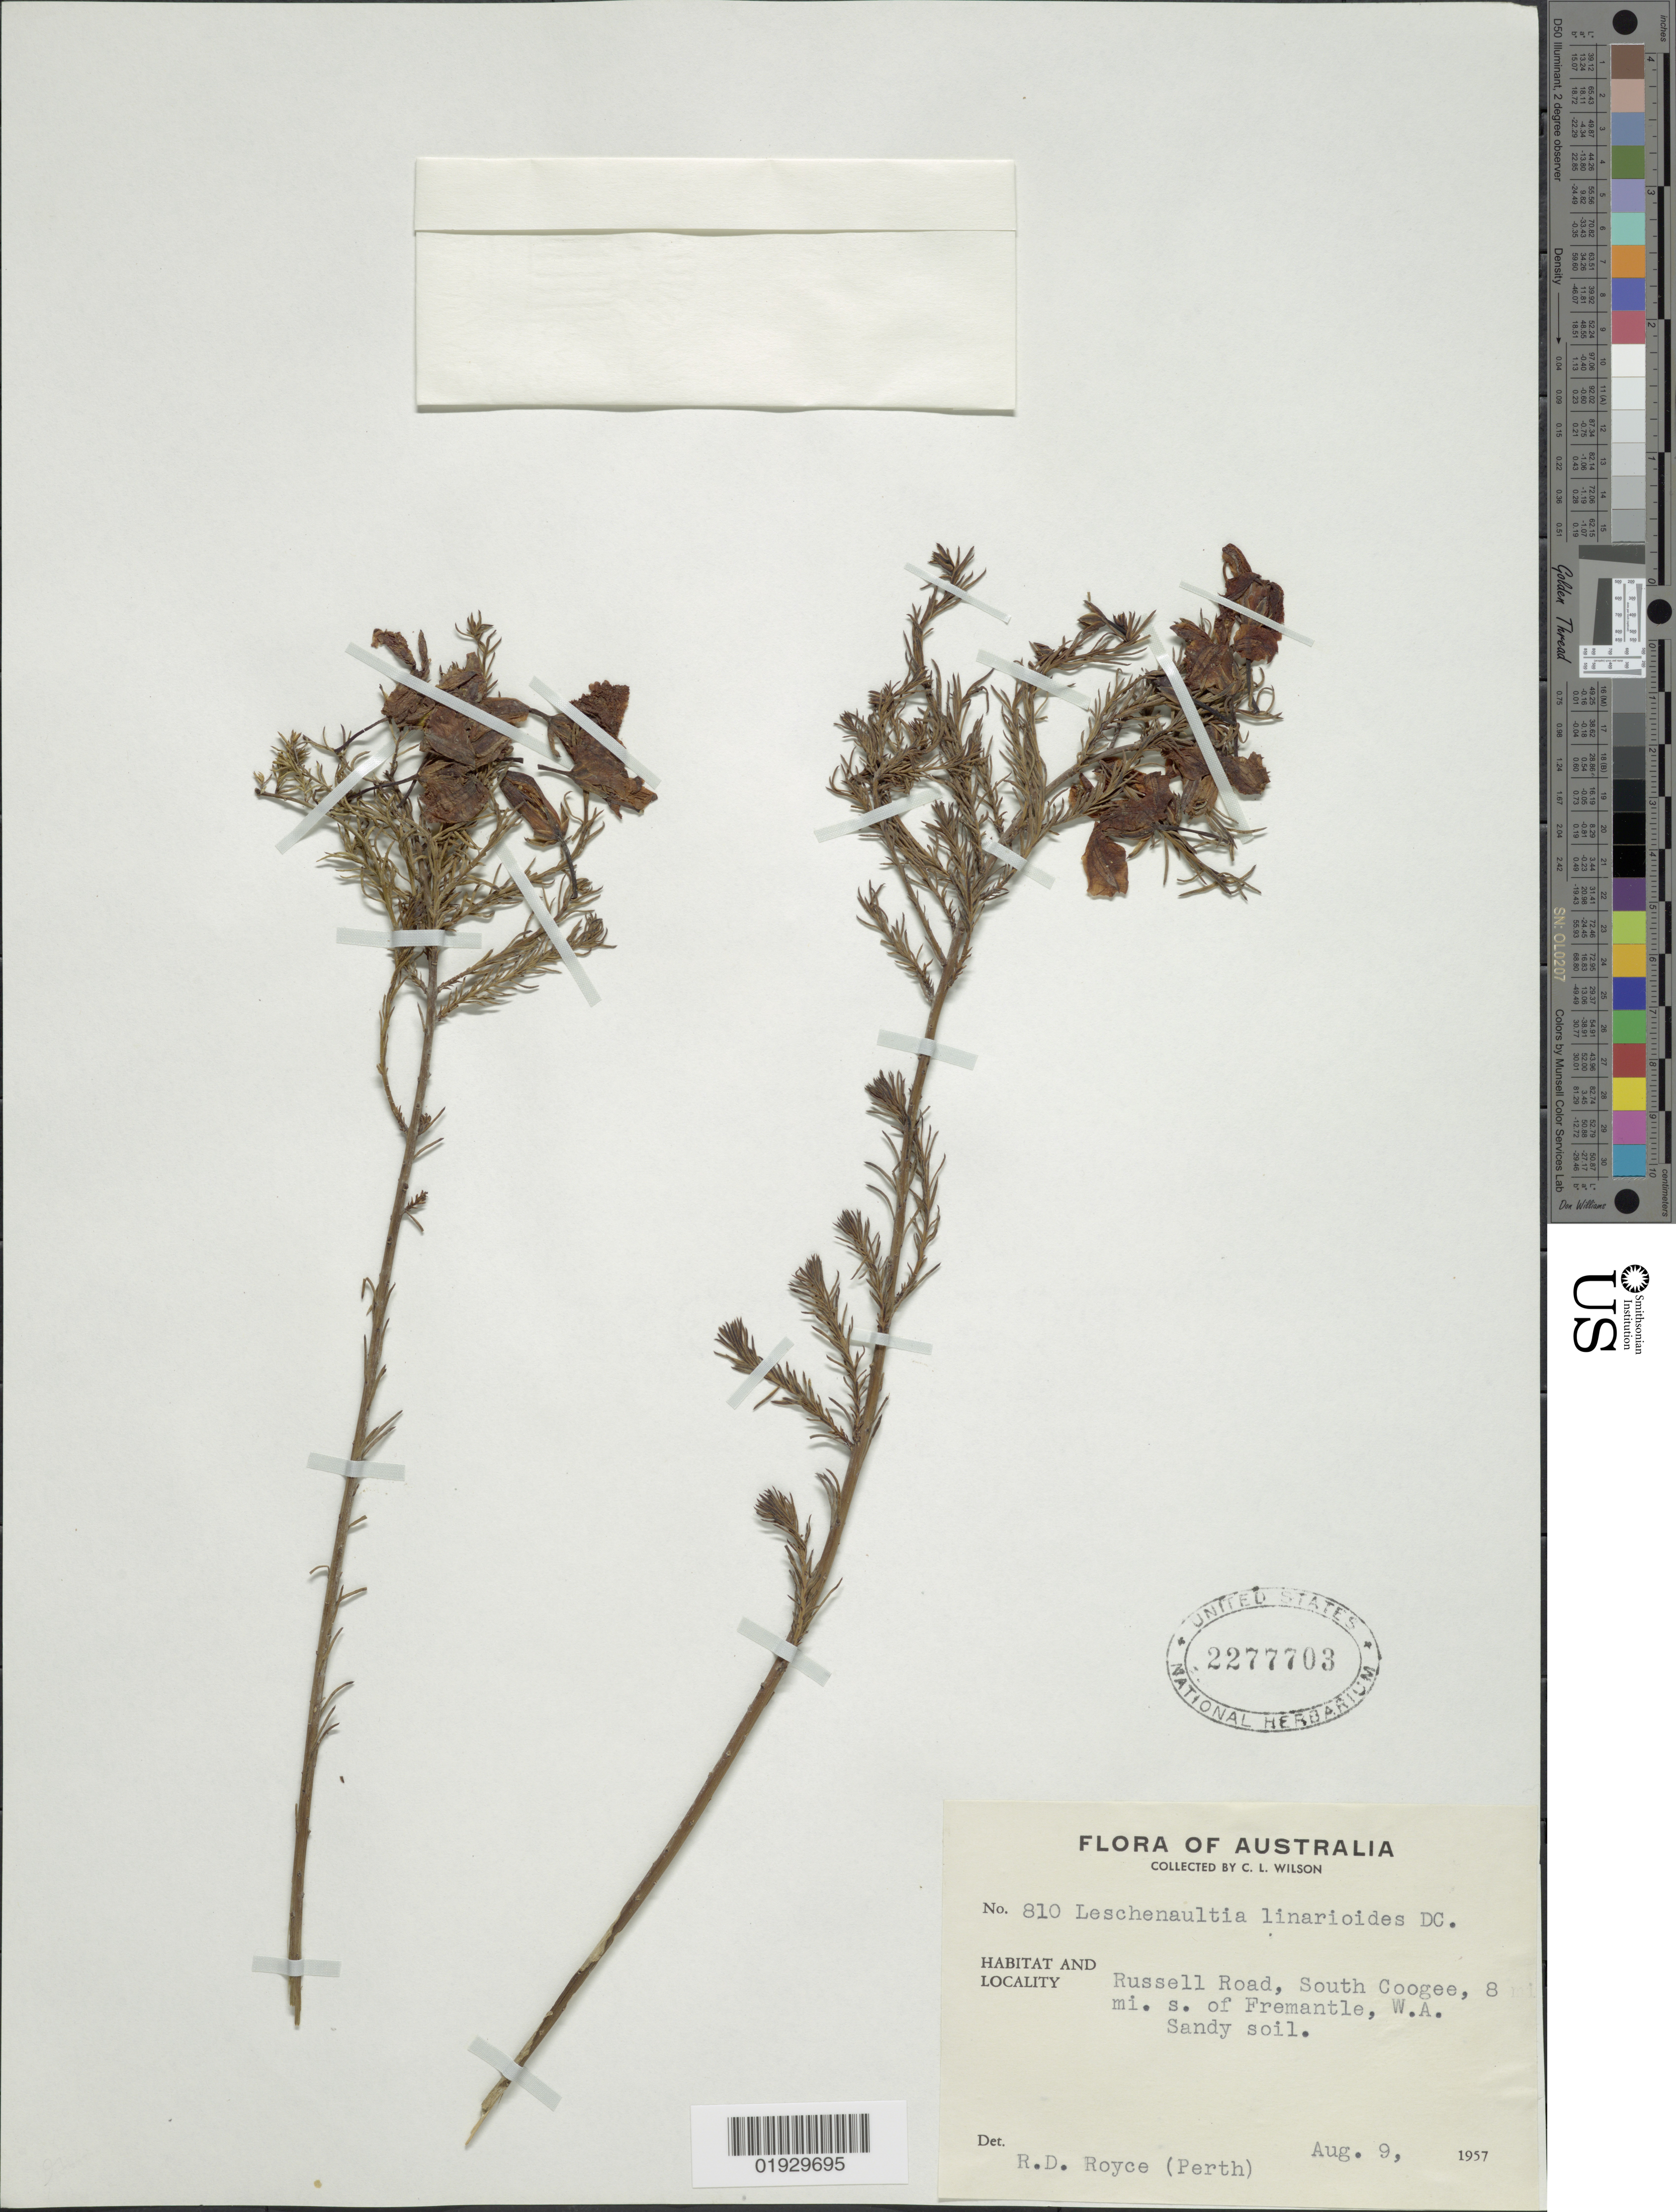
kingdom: Plantae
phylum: Tracheophyta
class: Magnoliopsida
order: Asterales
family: Goodeniaceae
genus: Leschenaultia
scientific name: Leschenaultia longiloba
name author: F. Muell.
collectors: C. L. Wilson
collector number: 810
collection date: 1957-08-09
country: Australia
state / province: Western Australia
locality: Russell Road, South Coogee, 8 mi. s. of Fremantle, W.A.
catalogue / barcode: US 2277703